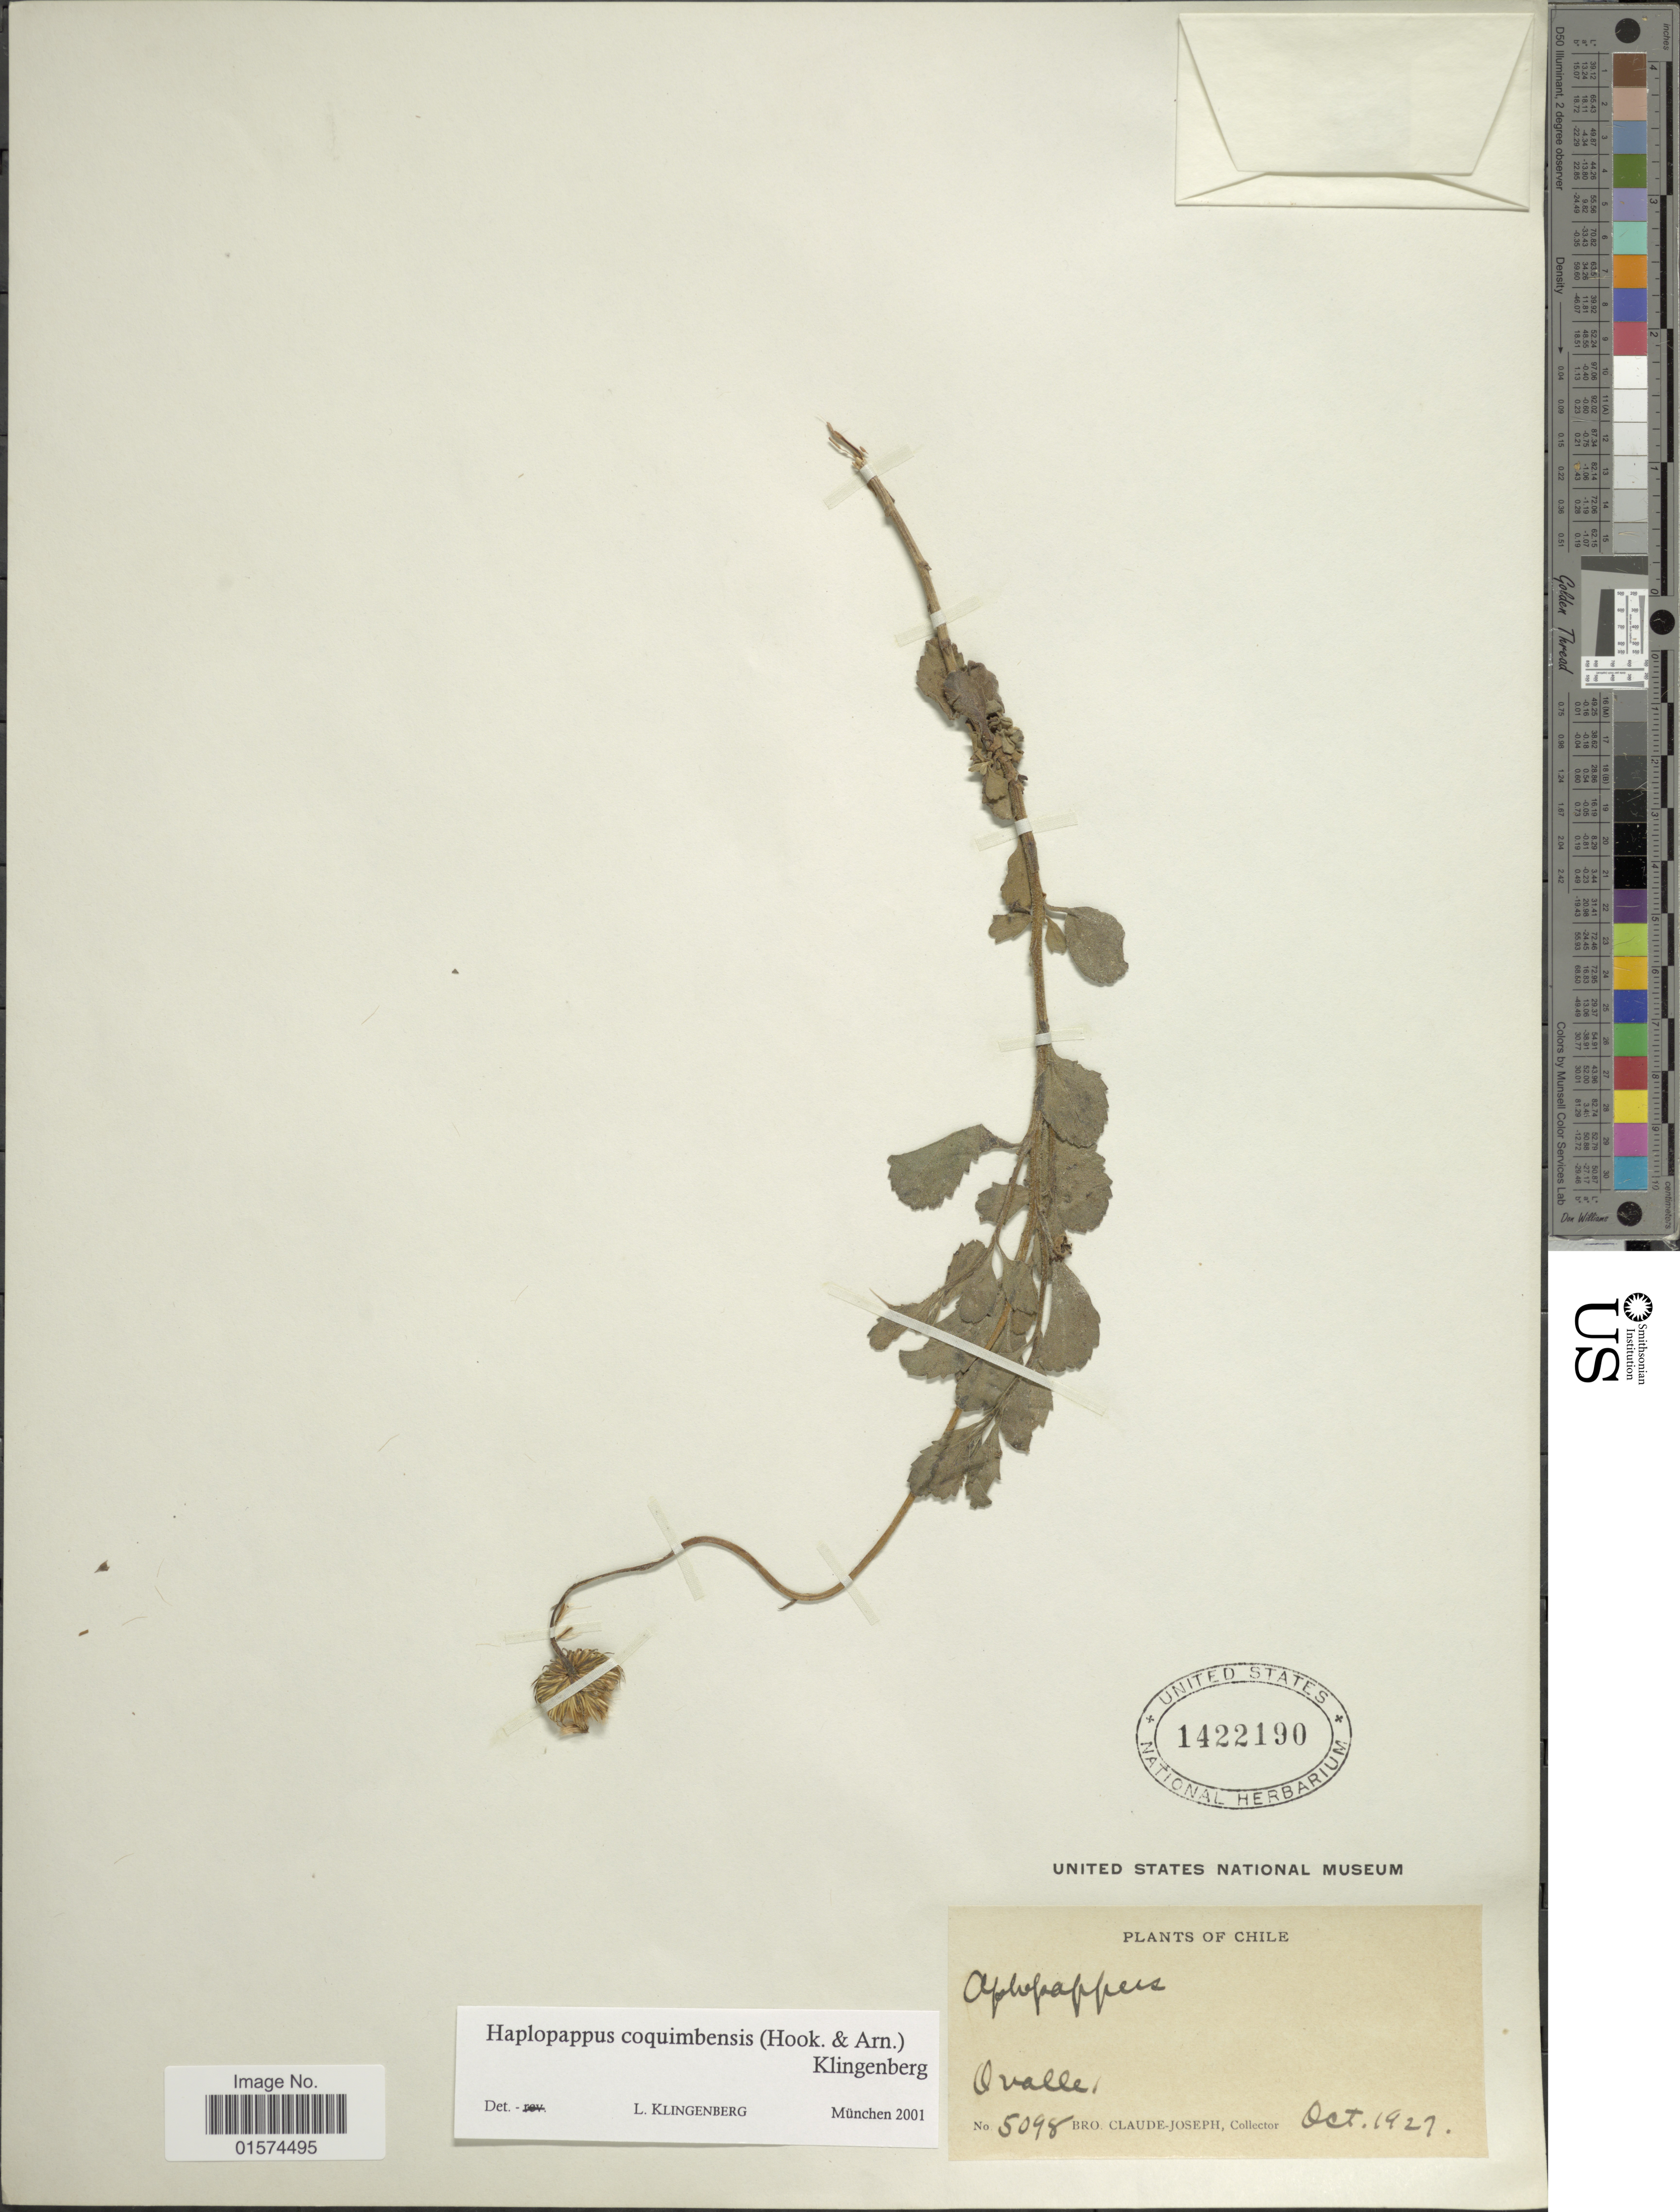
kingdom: Plantae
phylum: Tracheophyta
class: Magnoliopsida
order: Asterales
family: Asteraceae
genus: Haplopappus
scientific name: Haplopappus coquimbensis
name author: (Hook. & Arn.) Klingenb.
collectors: Bro. Claude-Joseph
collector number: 5098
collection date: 1927-10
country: Chile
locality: O Valle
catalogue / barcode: US 1422190